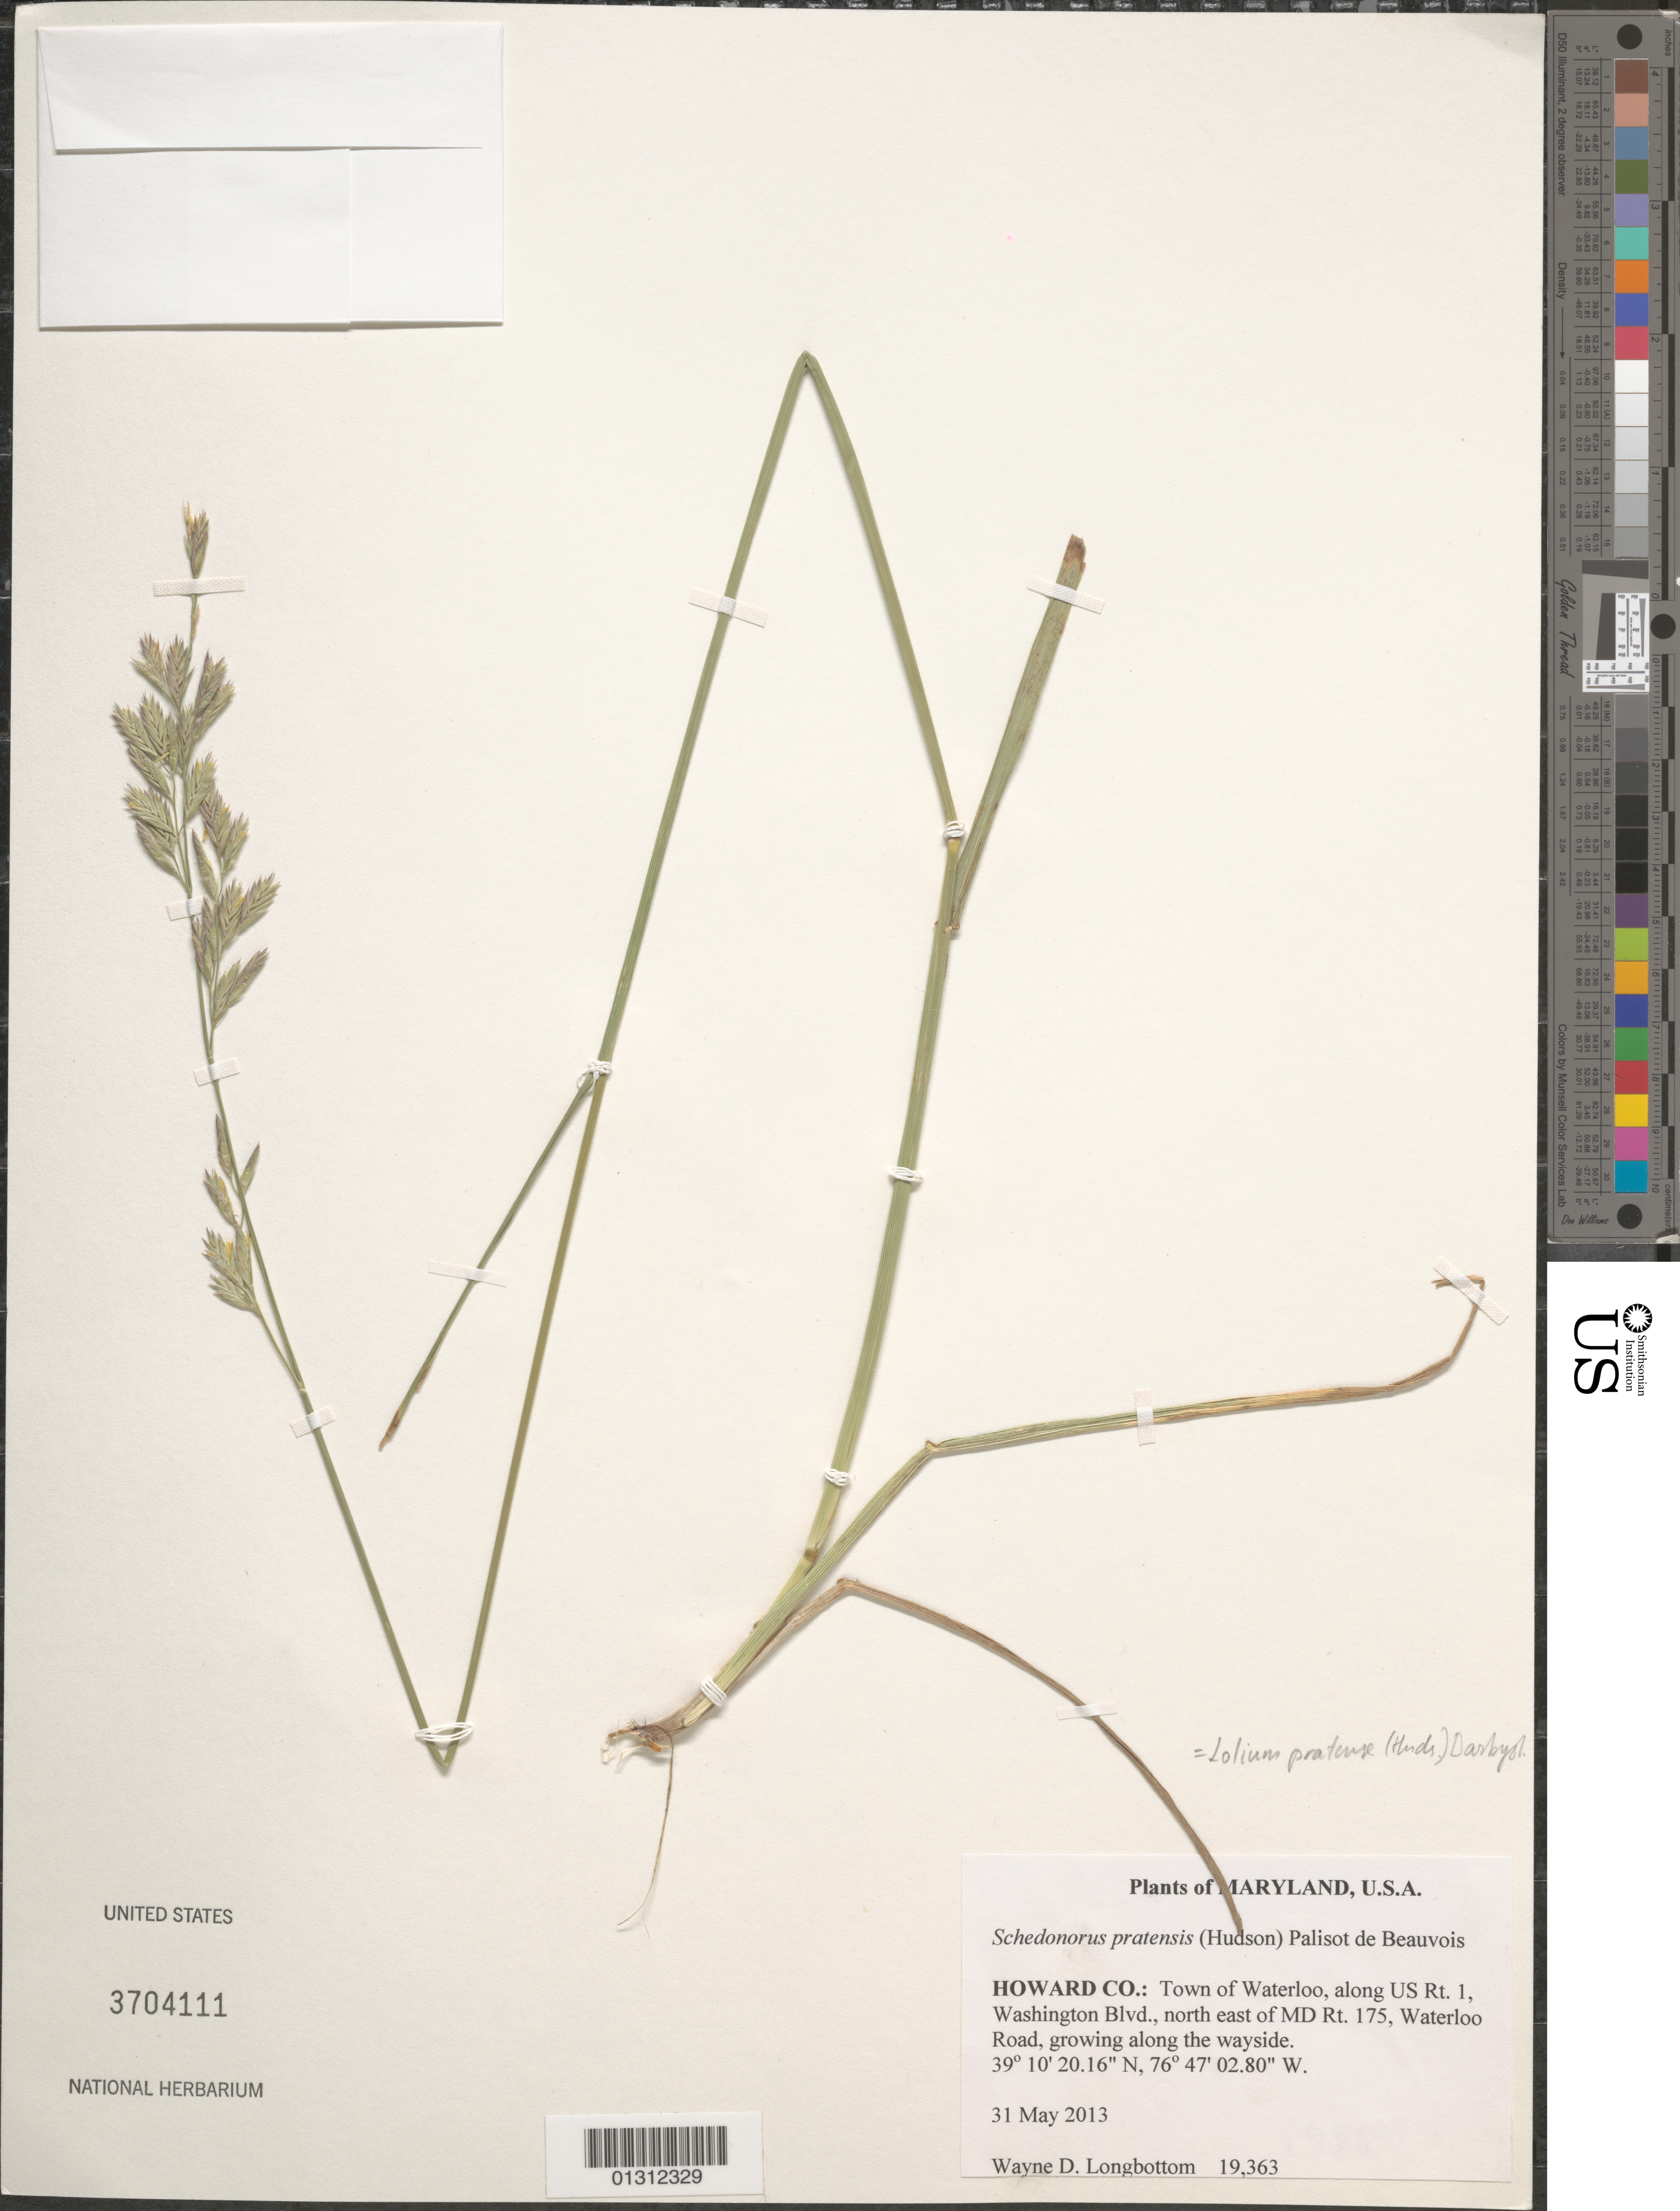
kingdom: Plantae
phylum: Tracheophyta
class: Liliopsida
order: Poales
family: Poaceae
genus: Schedonorus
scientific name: Schedonorus pratensis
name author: (Huds.) P. Beauv.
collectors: W. D. Longbottom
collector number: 19363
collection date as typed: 31 May 2013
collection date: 2013-05-31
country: United States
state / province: Maryland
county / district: Howard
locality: Town of Waterloo, along US Rt. 1, Washington Blvd, north east of MD Rt. 175, Waterloo Road, growing along the wayside.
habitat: Growing along the wayside.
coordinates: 39 10 20.16 N, 76 47 02.80 W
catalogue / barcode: US 3704111